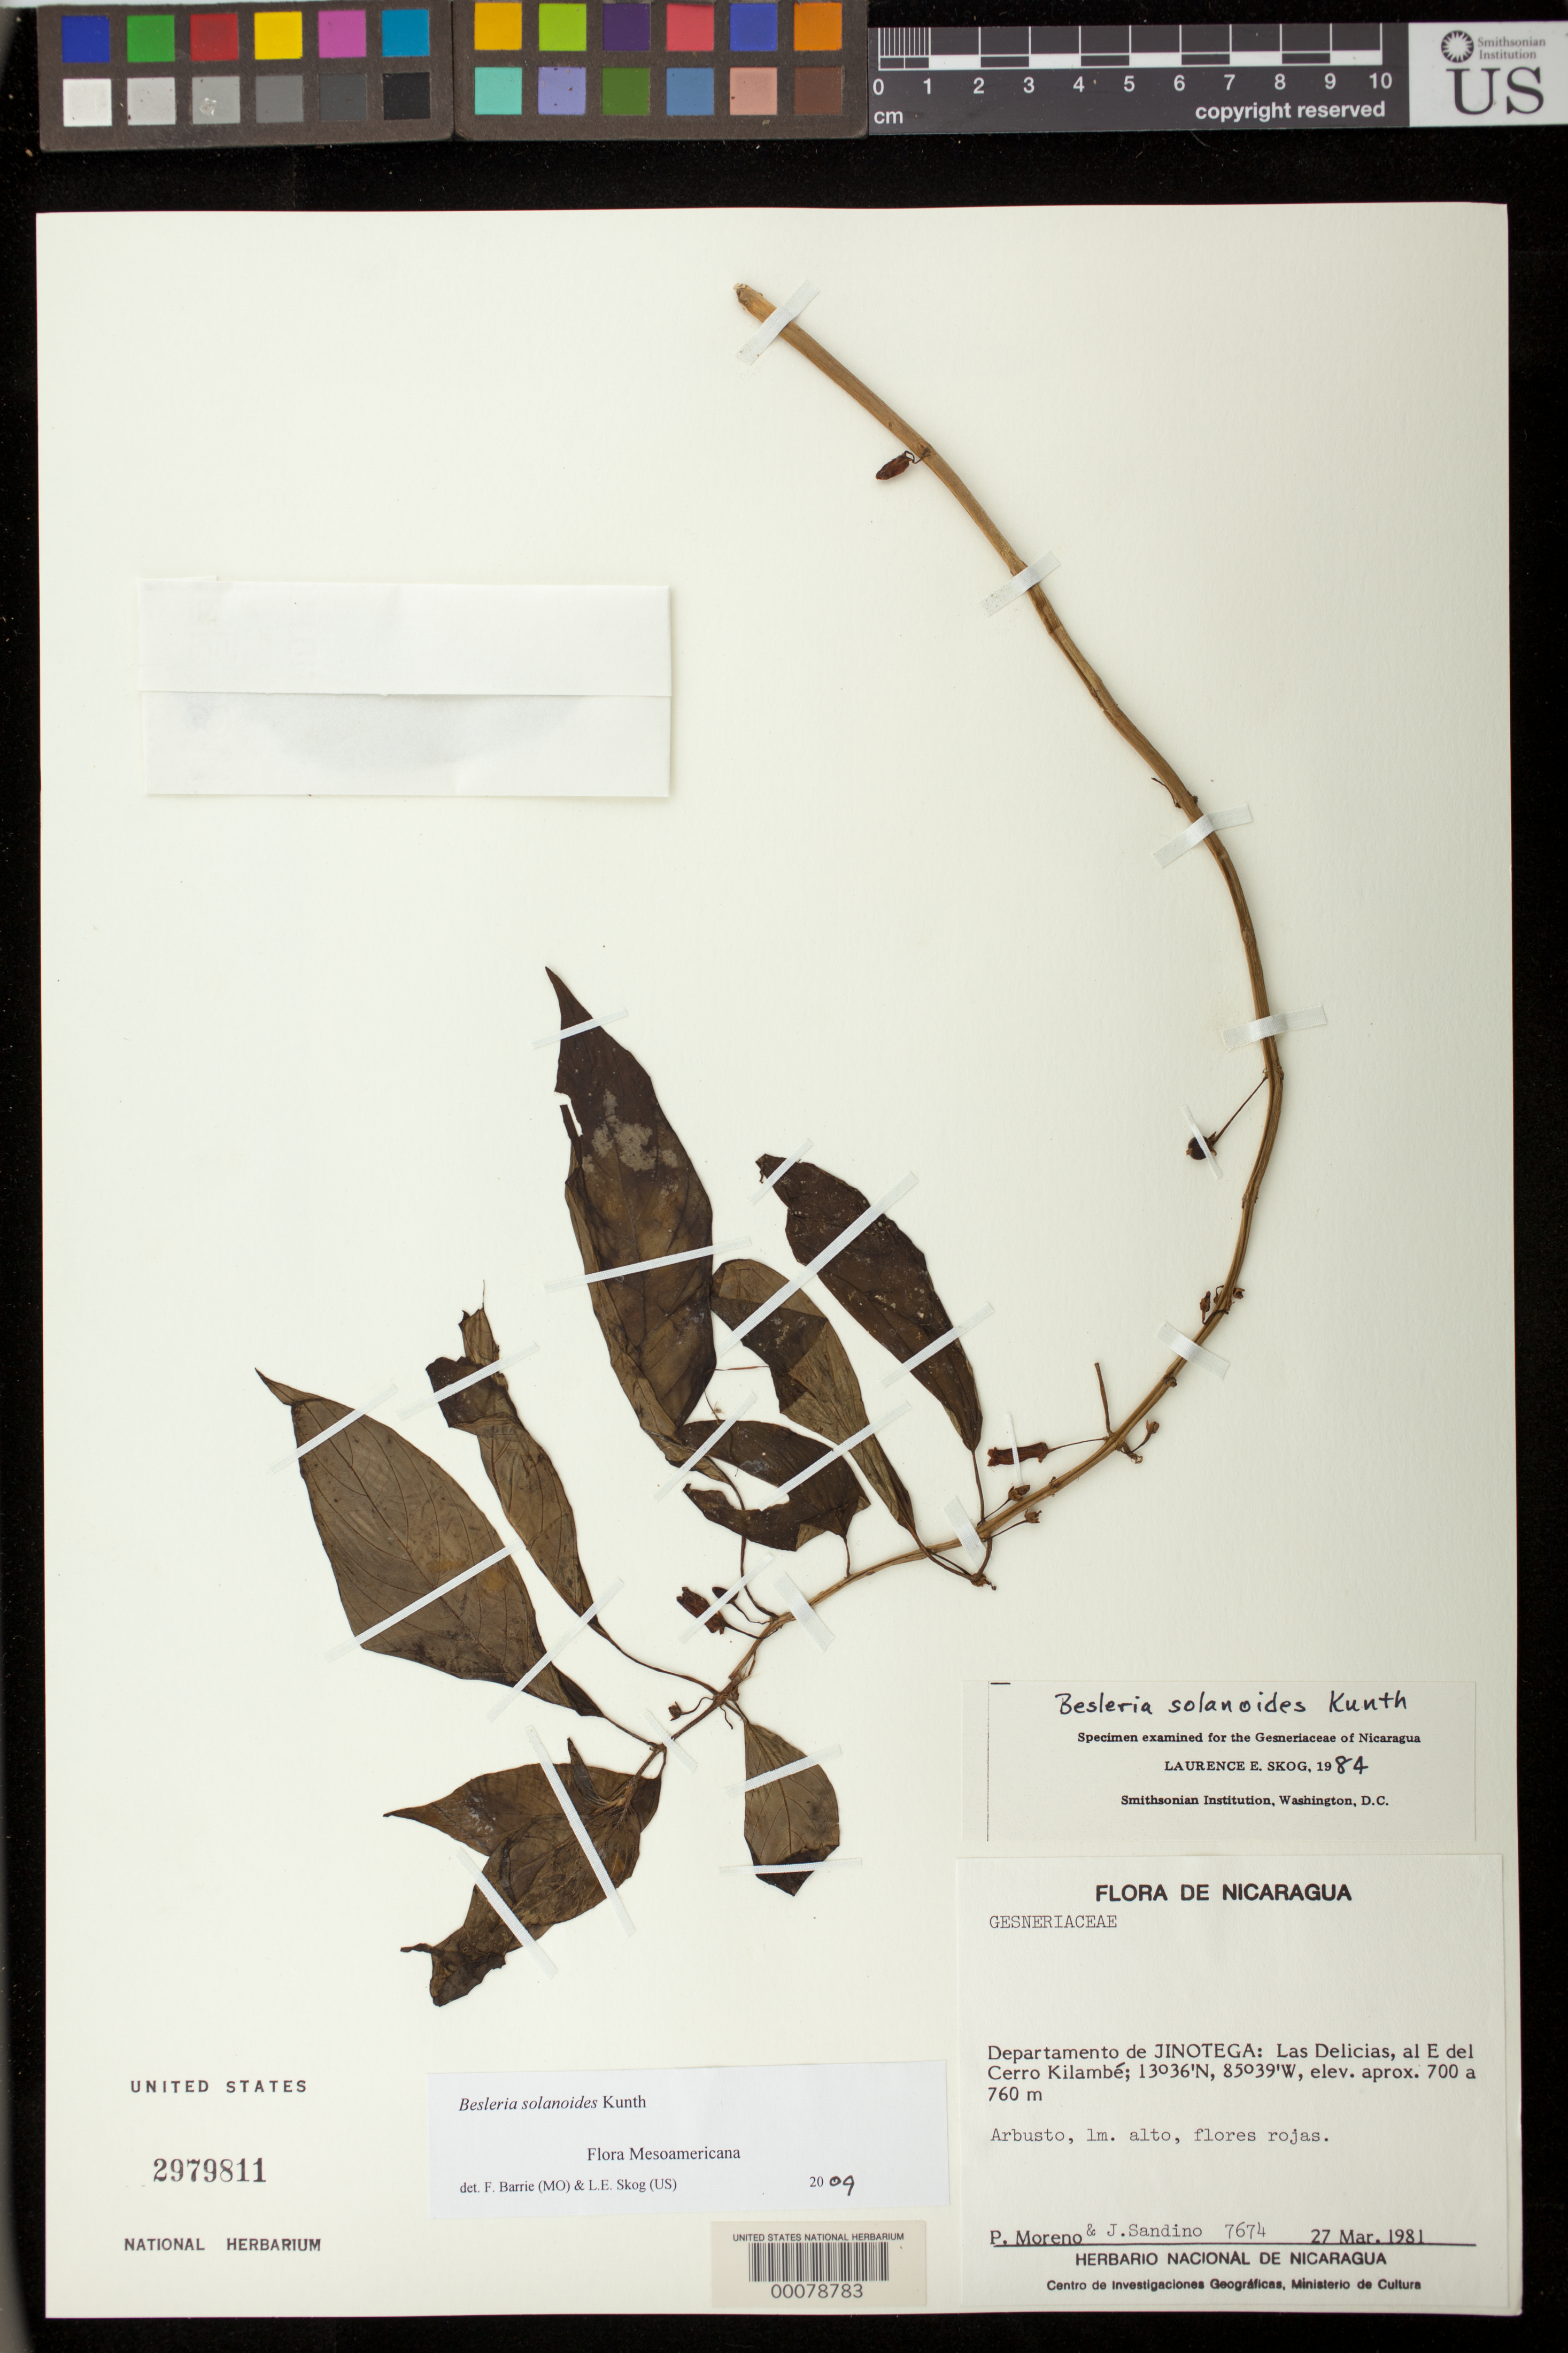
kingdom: Plantae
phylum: Tracheophyta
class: Magnoliopsida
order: Lamiales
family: Gesneriaceae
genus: Besleria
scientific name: Besleria solanoides var. solanoides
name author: Kunth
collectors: P. Moreno & J. Sandino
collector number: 7674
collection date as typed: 27 Mar 1981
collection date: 1981-03-27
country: Nicaragua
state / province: Jinotega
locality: Las Delicias, al E of Cerro Kilambe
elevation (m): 700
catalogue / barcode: US 2979811